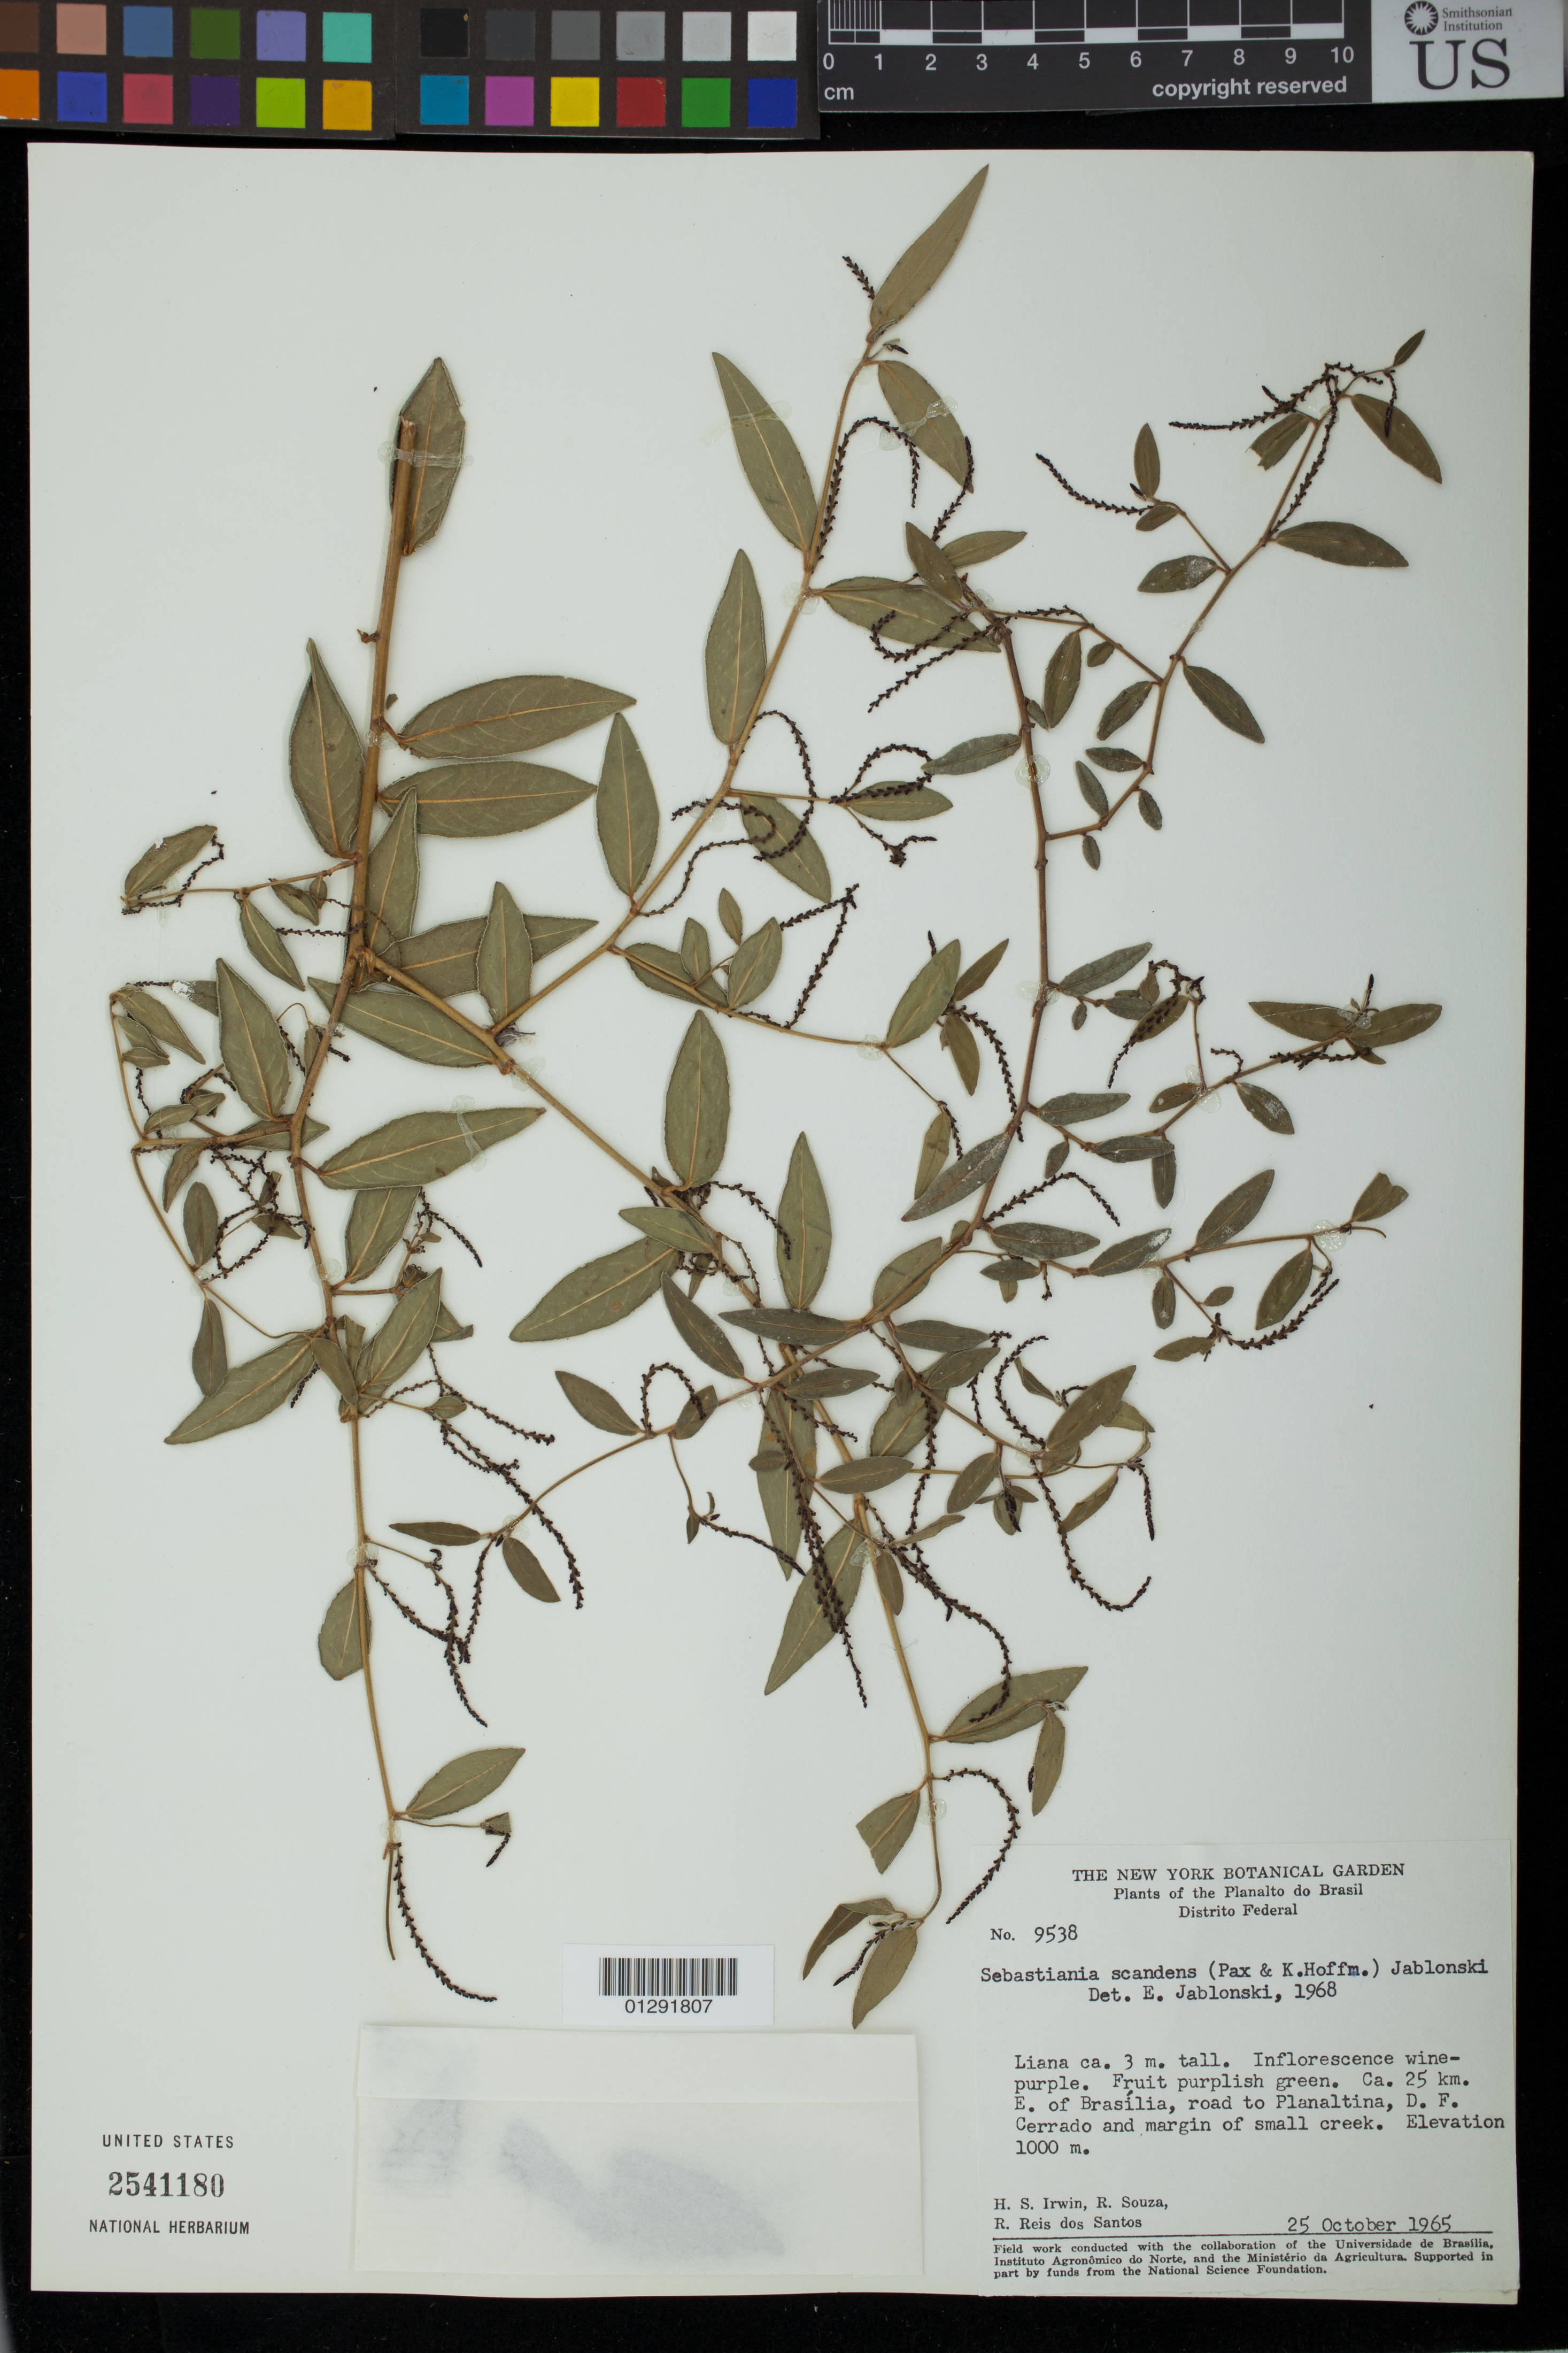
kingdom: Plantae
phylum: Tracheophyta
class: Magnoliopsida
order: Malpighiales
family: Euphorbiaceae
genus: Sebastiania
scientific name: Sebastiania scandens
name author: (Pax & K. Hoffm.) Jablonski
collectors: H. Irwin, R. Souza & R. Reis dos Santos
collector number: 9538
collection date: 1965-10-25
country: Brazil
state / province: Distrito Federal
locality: Ca. 25 km. E. of Brasilia, road to Planaltina, D.F.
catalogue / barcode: US 2541180